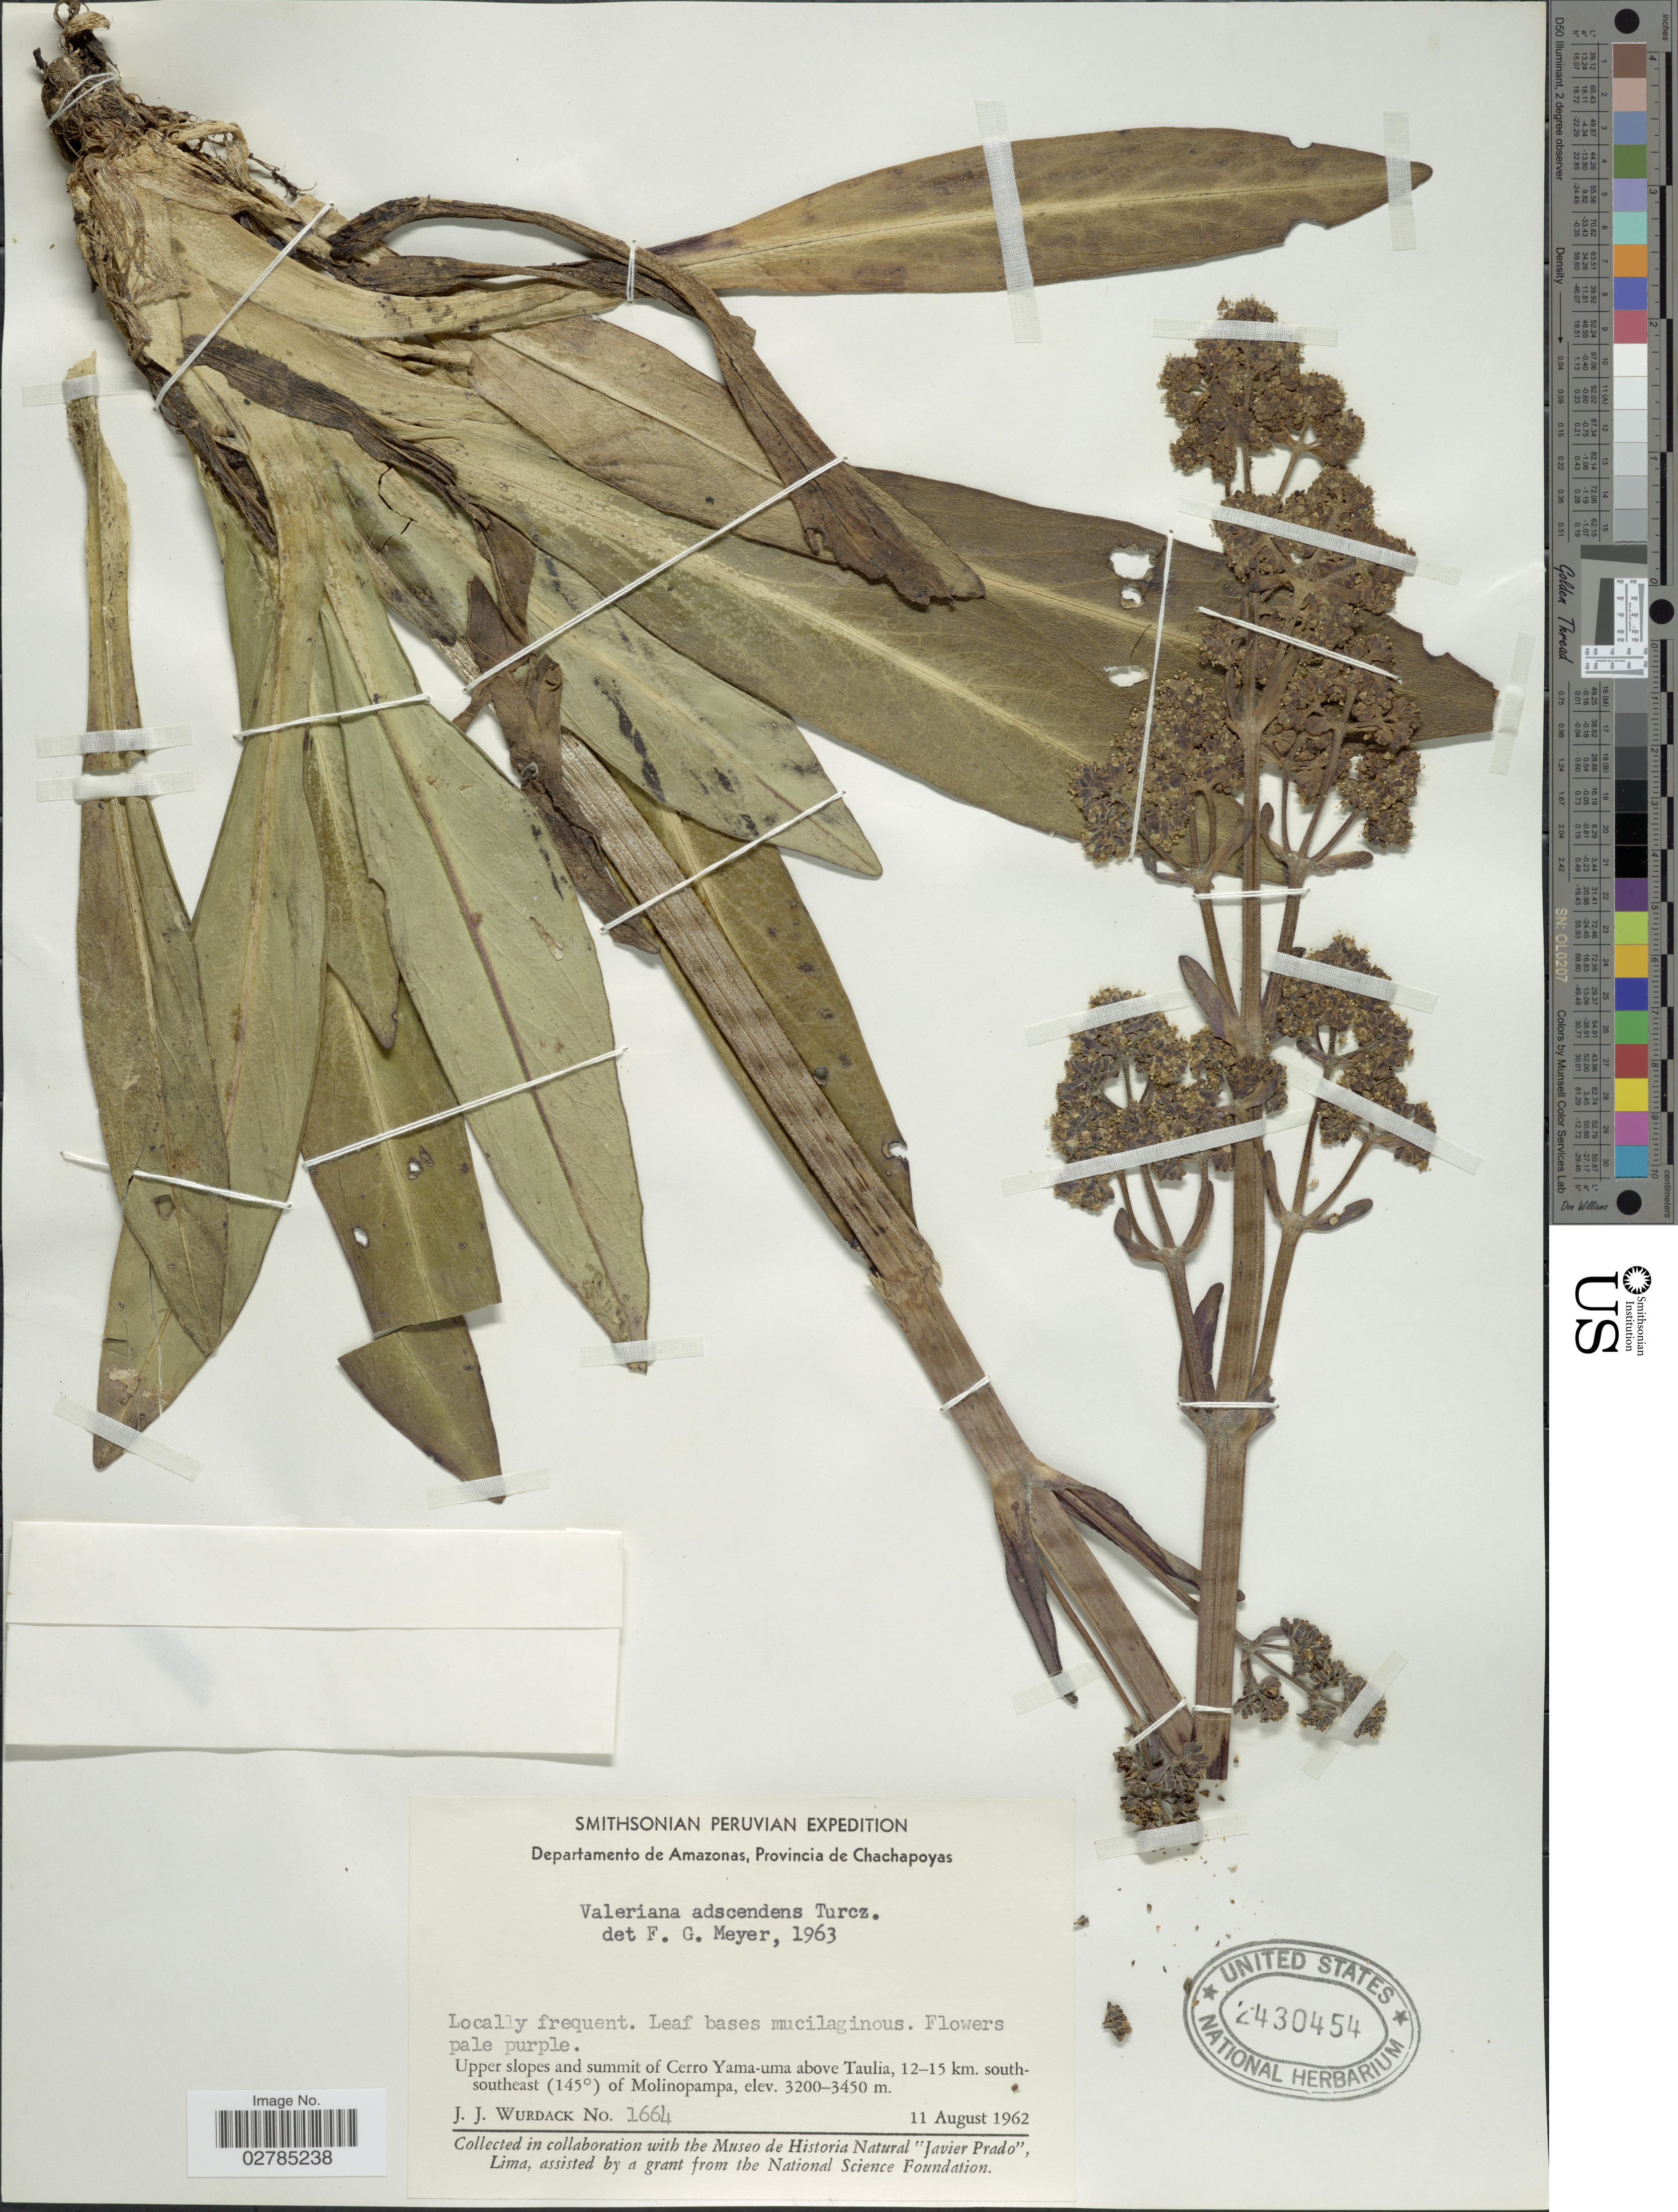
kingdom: Plantae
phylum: Tracheophyta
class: Magnoliopsida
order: Dipsacales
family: Caprifoliaceae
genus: Valeriana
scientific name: Valeriana plantaginea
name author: Kunth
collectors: J. J. Wurdack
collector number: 1664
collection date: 1962-08-11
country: Peru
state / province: Amazonas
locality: Departamento de Amazonas, Provincia de Chachapoyas. Upper slopes and summit of Cerro Yama- uma above Taulia, 12-15 km. south-southeast (145°) of Molinopampa.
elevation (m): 3200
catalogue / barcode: US 2430454